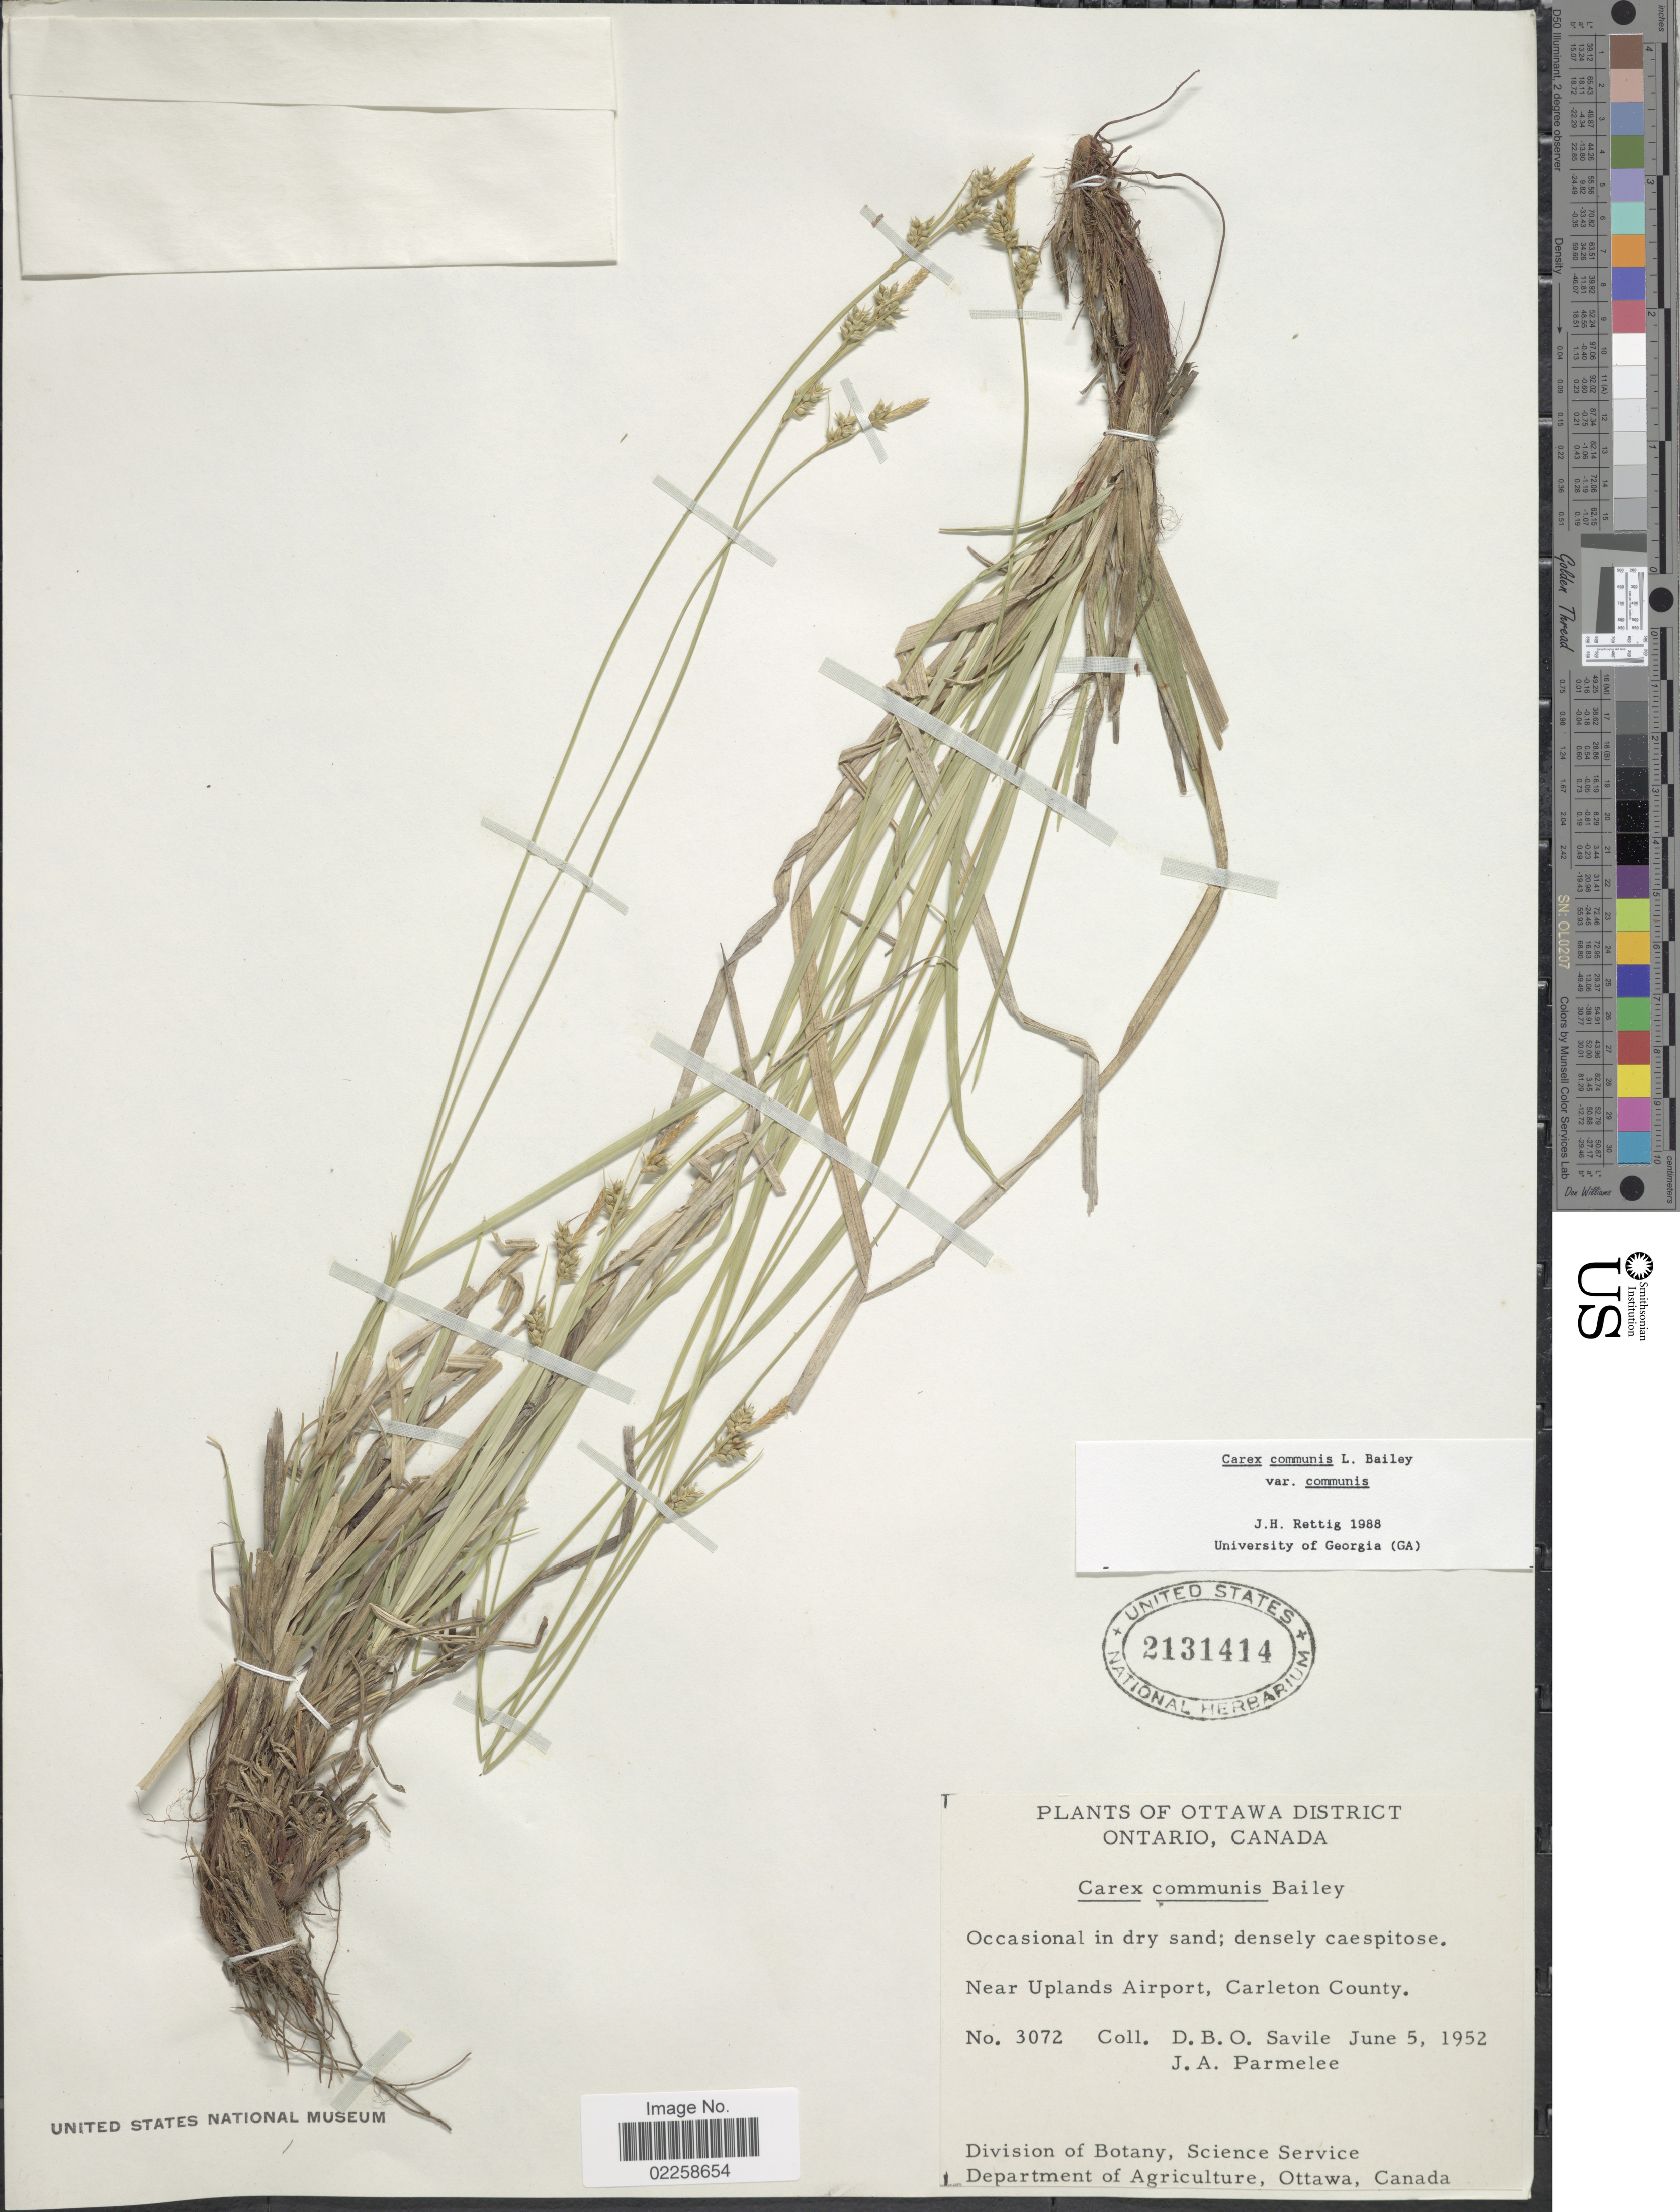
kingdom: Plantae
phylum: Tracheophyta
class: Liliopsida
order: Poales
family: Cyperaceae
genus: Carex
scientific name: Carex communis var. communis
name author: L.H. Bailey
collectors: D. Savile & J. A. Parmelee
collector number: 3072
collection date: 1952-06-05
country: Canada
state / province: Ontario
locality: Ottawa District, Ontario, Canada, Near Uplands Airport, Carleton COunty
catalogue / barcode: US 2131414